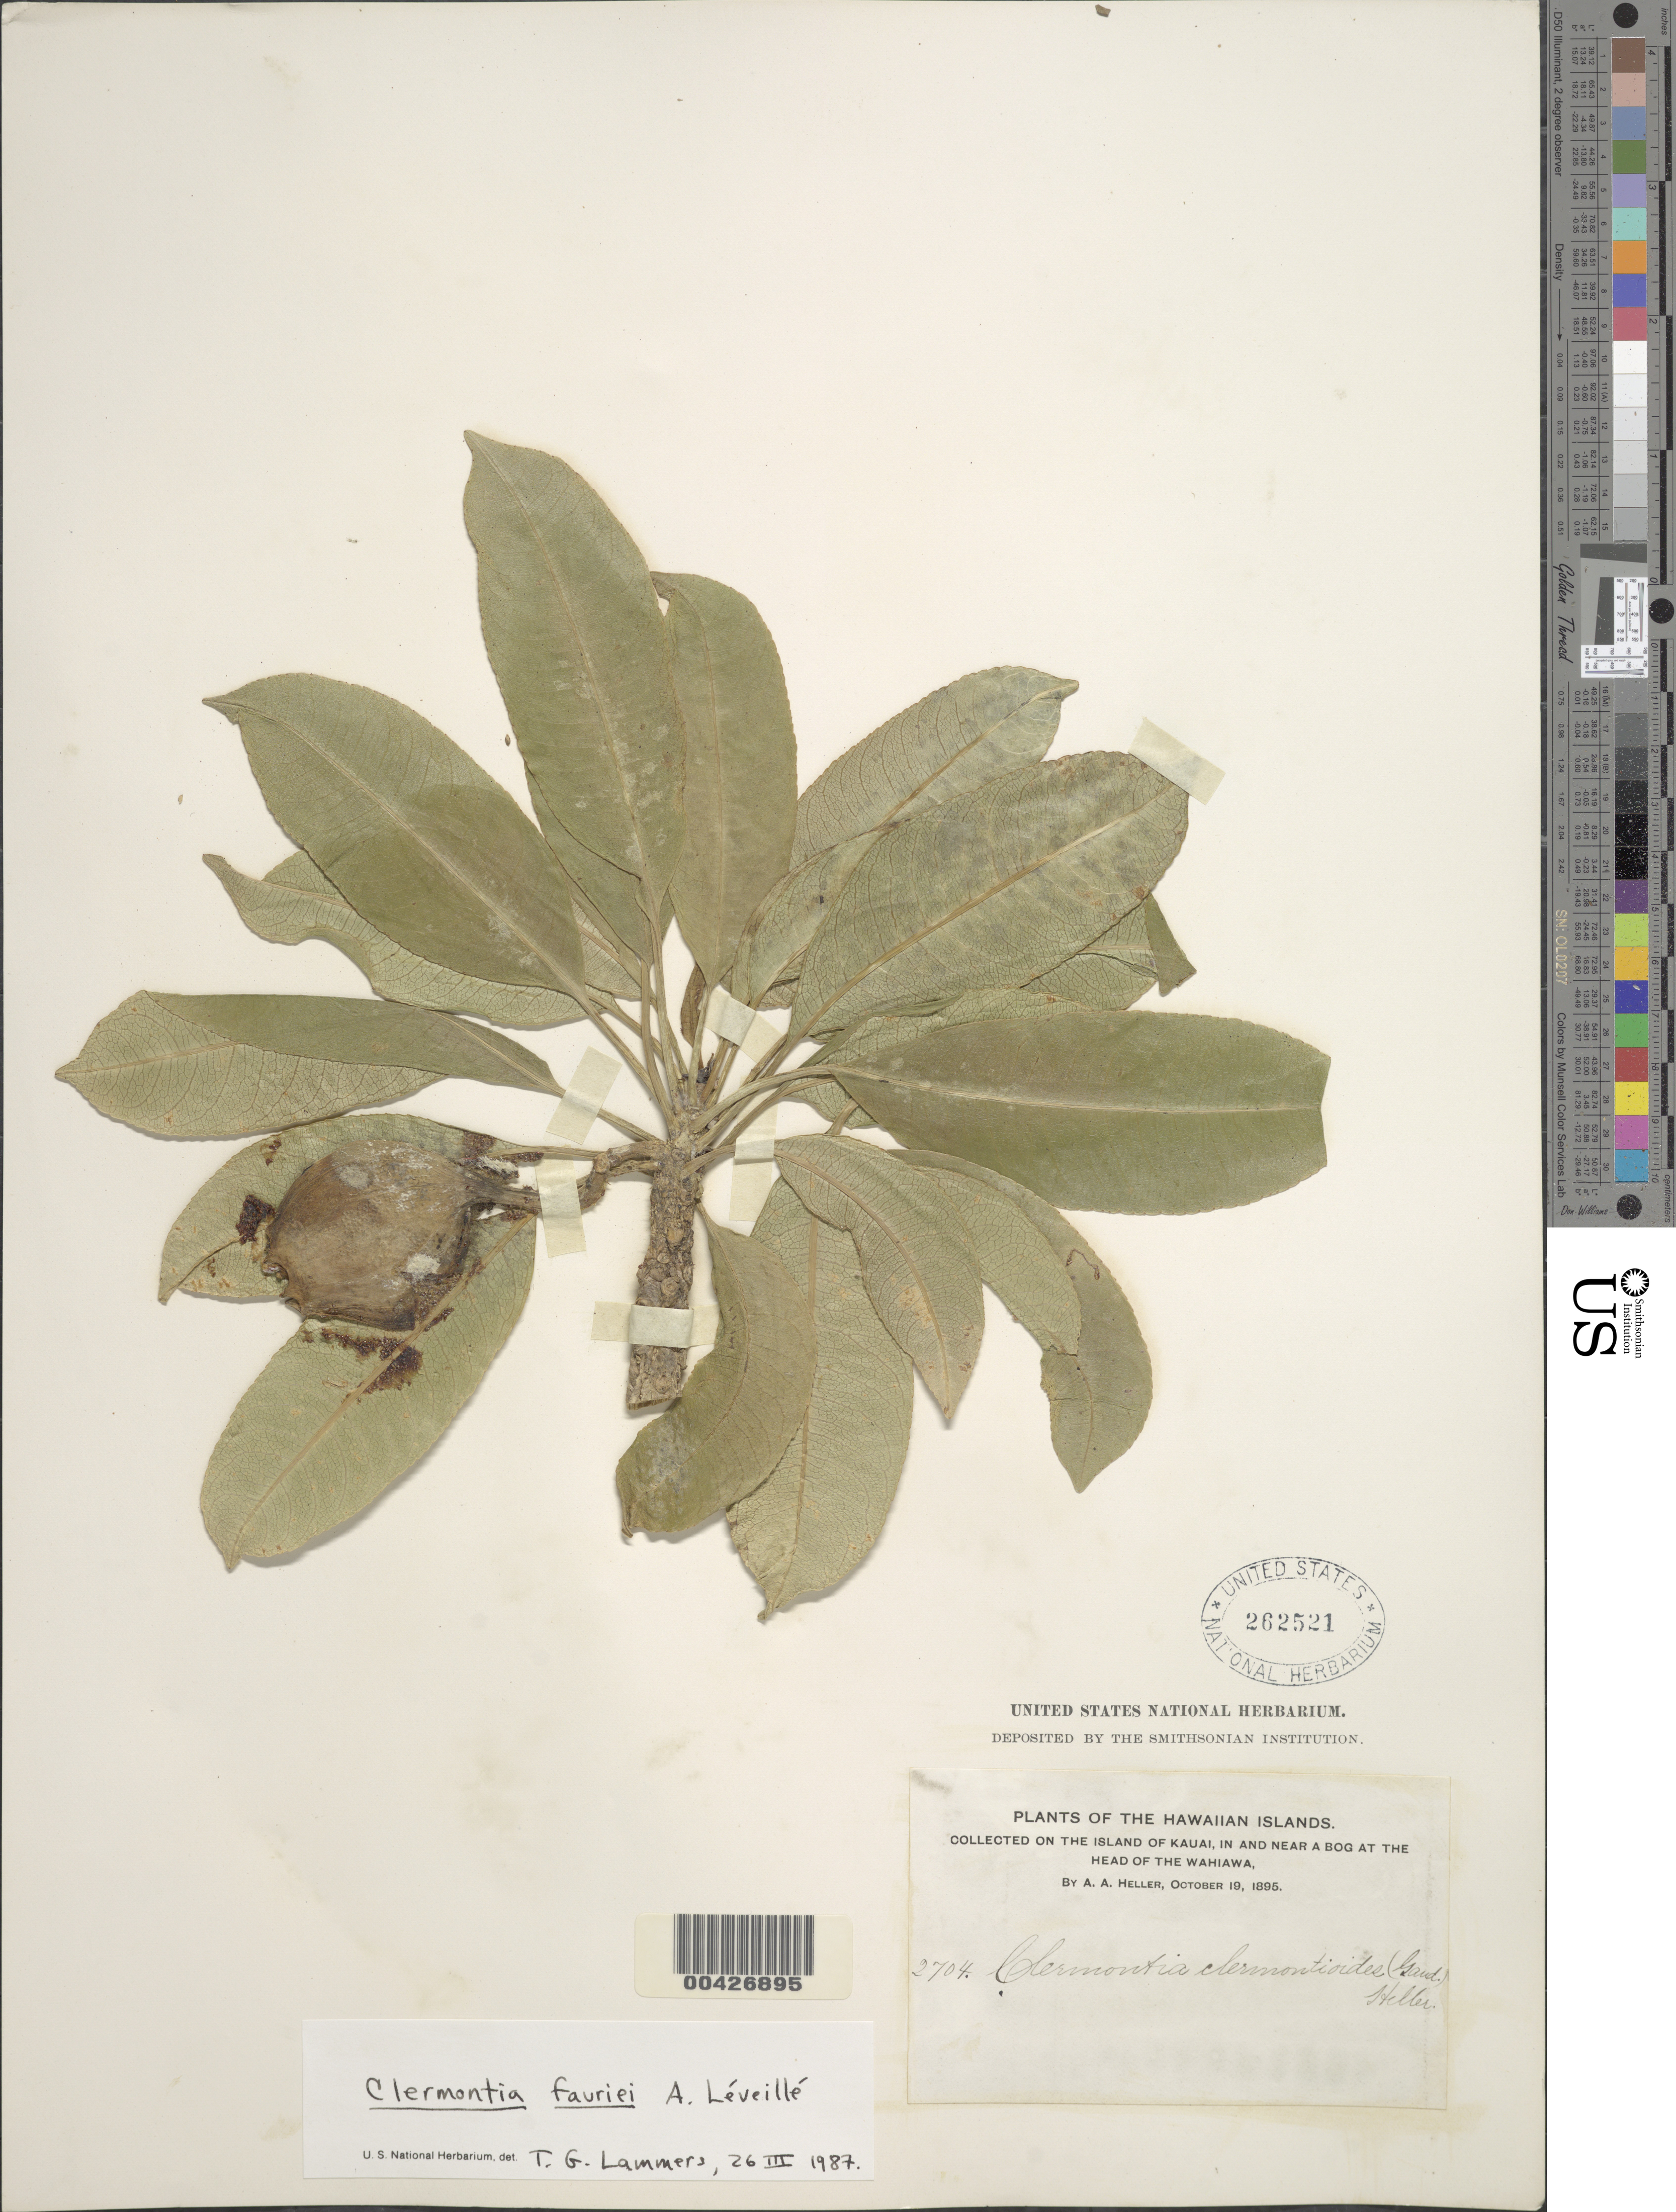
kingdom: Plantae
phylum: Tracheophyta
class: Magnoliopsida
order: Asterales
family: Campanulaceae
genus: Clermontia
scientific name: Clermontia fauriei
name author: H. Lév.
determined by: Lammers, T. G.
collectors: A. A. Heller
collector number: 2704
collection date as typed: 19 Oct 1895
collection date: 1895-10-19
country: United States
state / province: Hawaii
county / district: Kauai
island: Kaua'i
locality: in and near a bog at the head of the Wahiawa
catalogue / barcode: US 262521